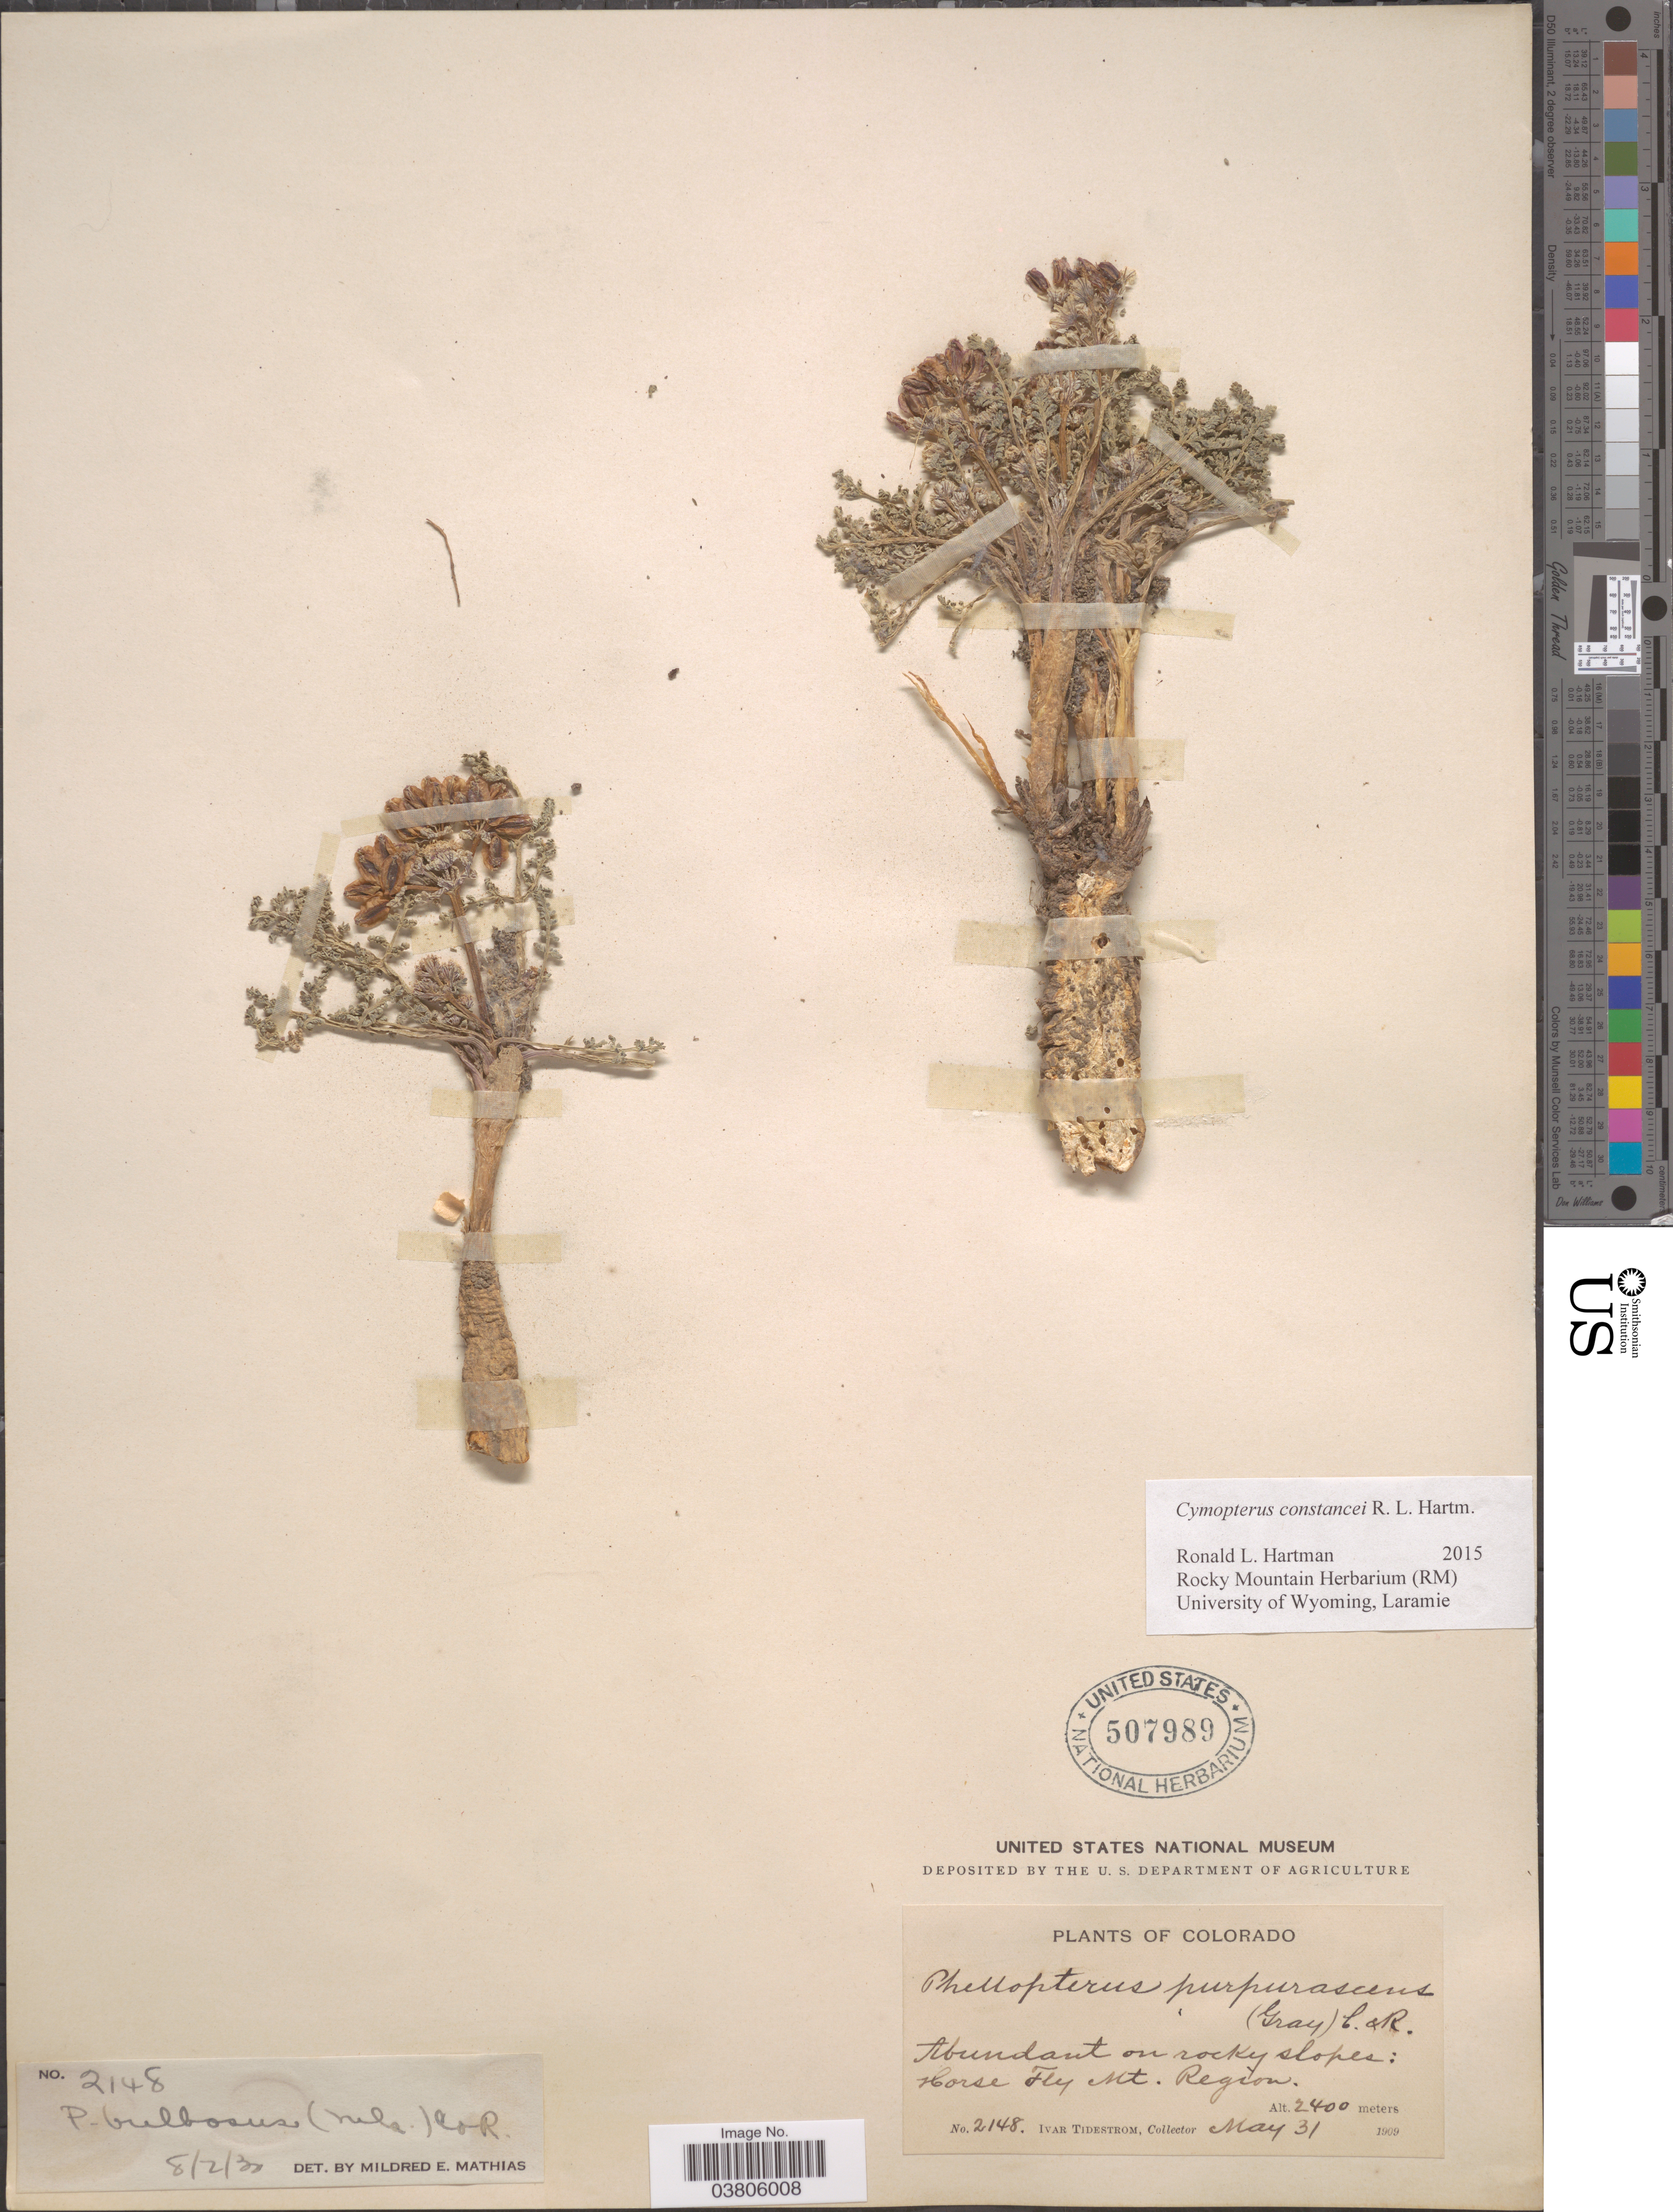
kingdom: Plantae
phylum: Tracheophyta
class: Magnoliopsida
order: Apiales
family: Apiaceae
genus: Cymopterus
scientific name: Cymopterus constancei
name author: R.L. Hartm.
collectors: I. F. Tidestrom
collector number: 2148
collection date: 1909-05-31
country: United States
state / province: Colorado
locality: Horse Fly Mt. Region.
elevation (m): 2400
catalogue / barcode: US 507989